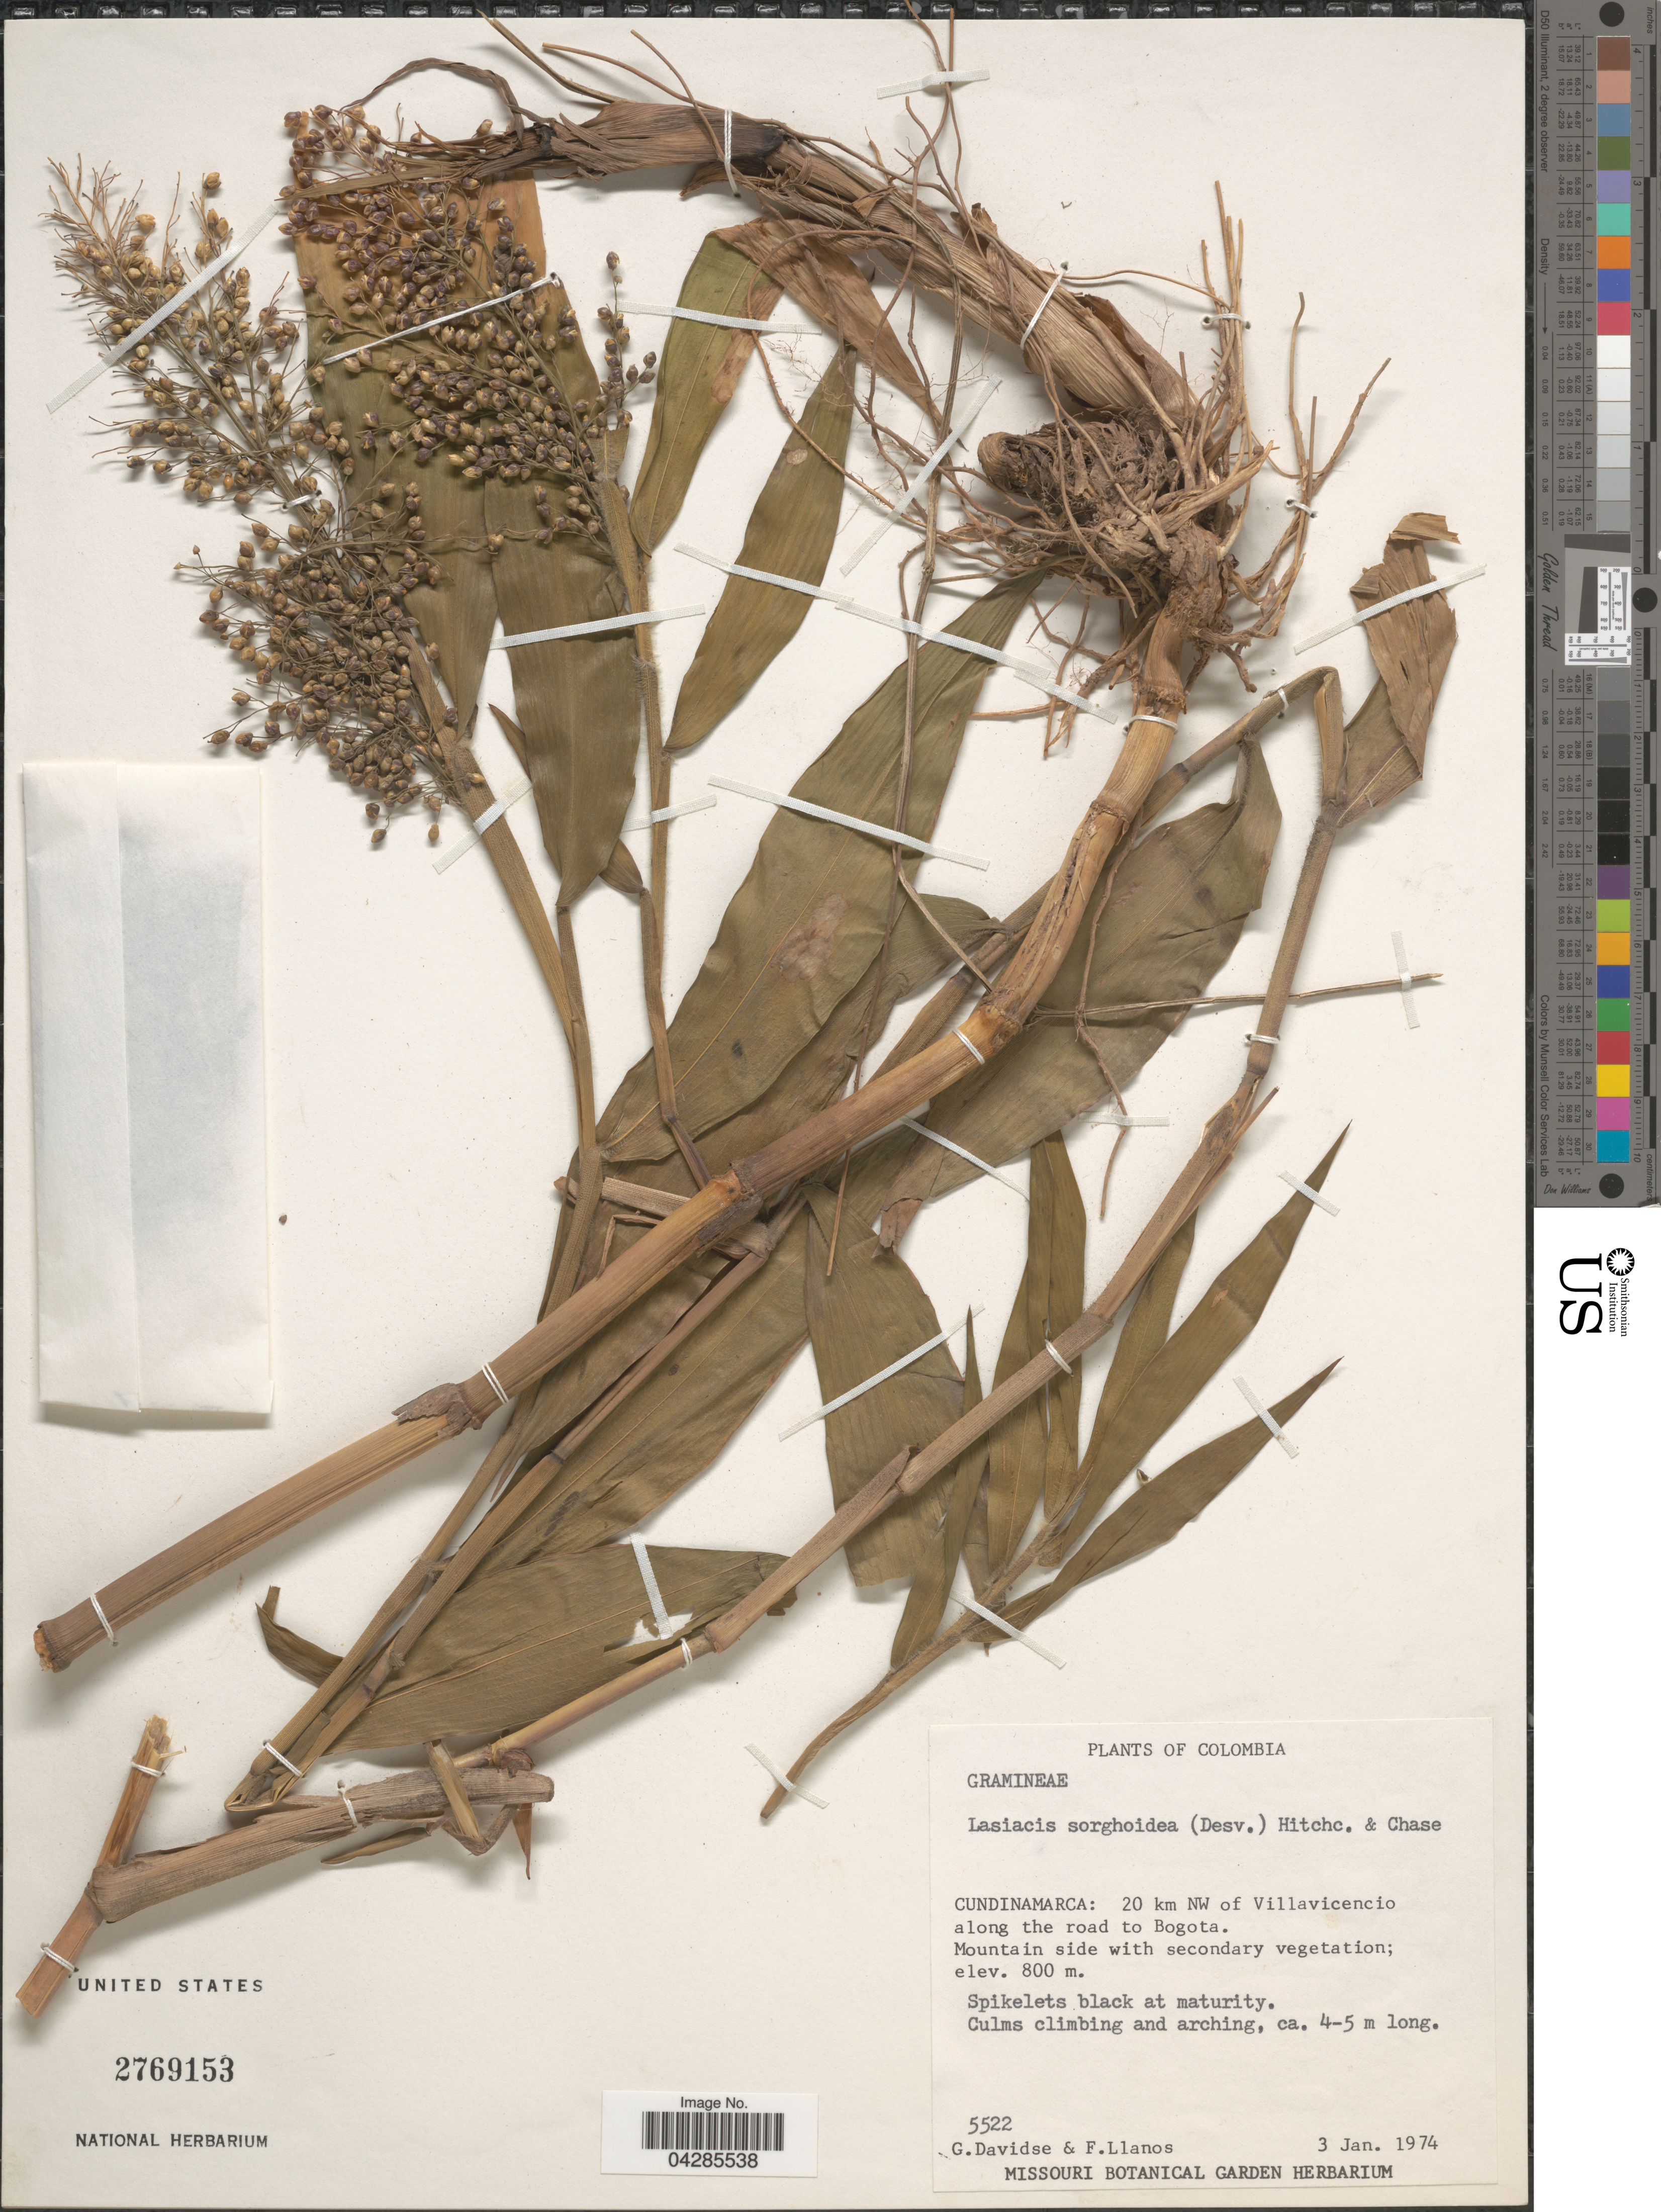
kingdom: Plantae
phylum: Tracheophyta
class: Liliopsida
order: Poales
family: Poaceae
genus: Lasiacis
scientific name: Lasiacis sorghoidea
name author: (Desv. ex Ham.) Hitchc. & Chase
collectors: G. Davidse & F. Llanos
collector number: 5522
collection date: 1974-01-03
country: Colombia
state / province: Cundinamarca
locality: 20 km NW of Villavicencio along the road to Bogota.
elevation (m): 800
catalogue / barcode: US 2769153